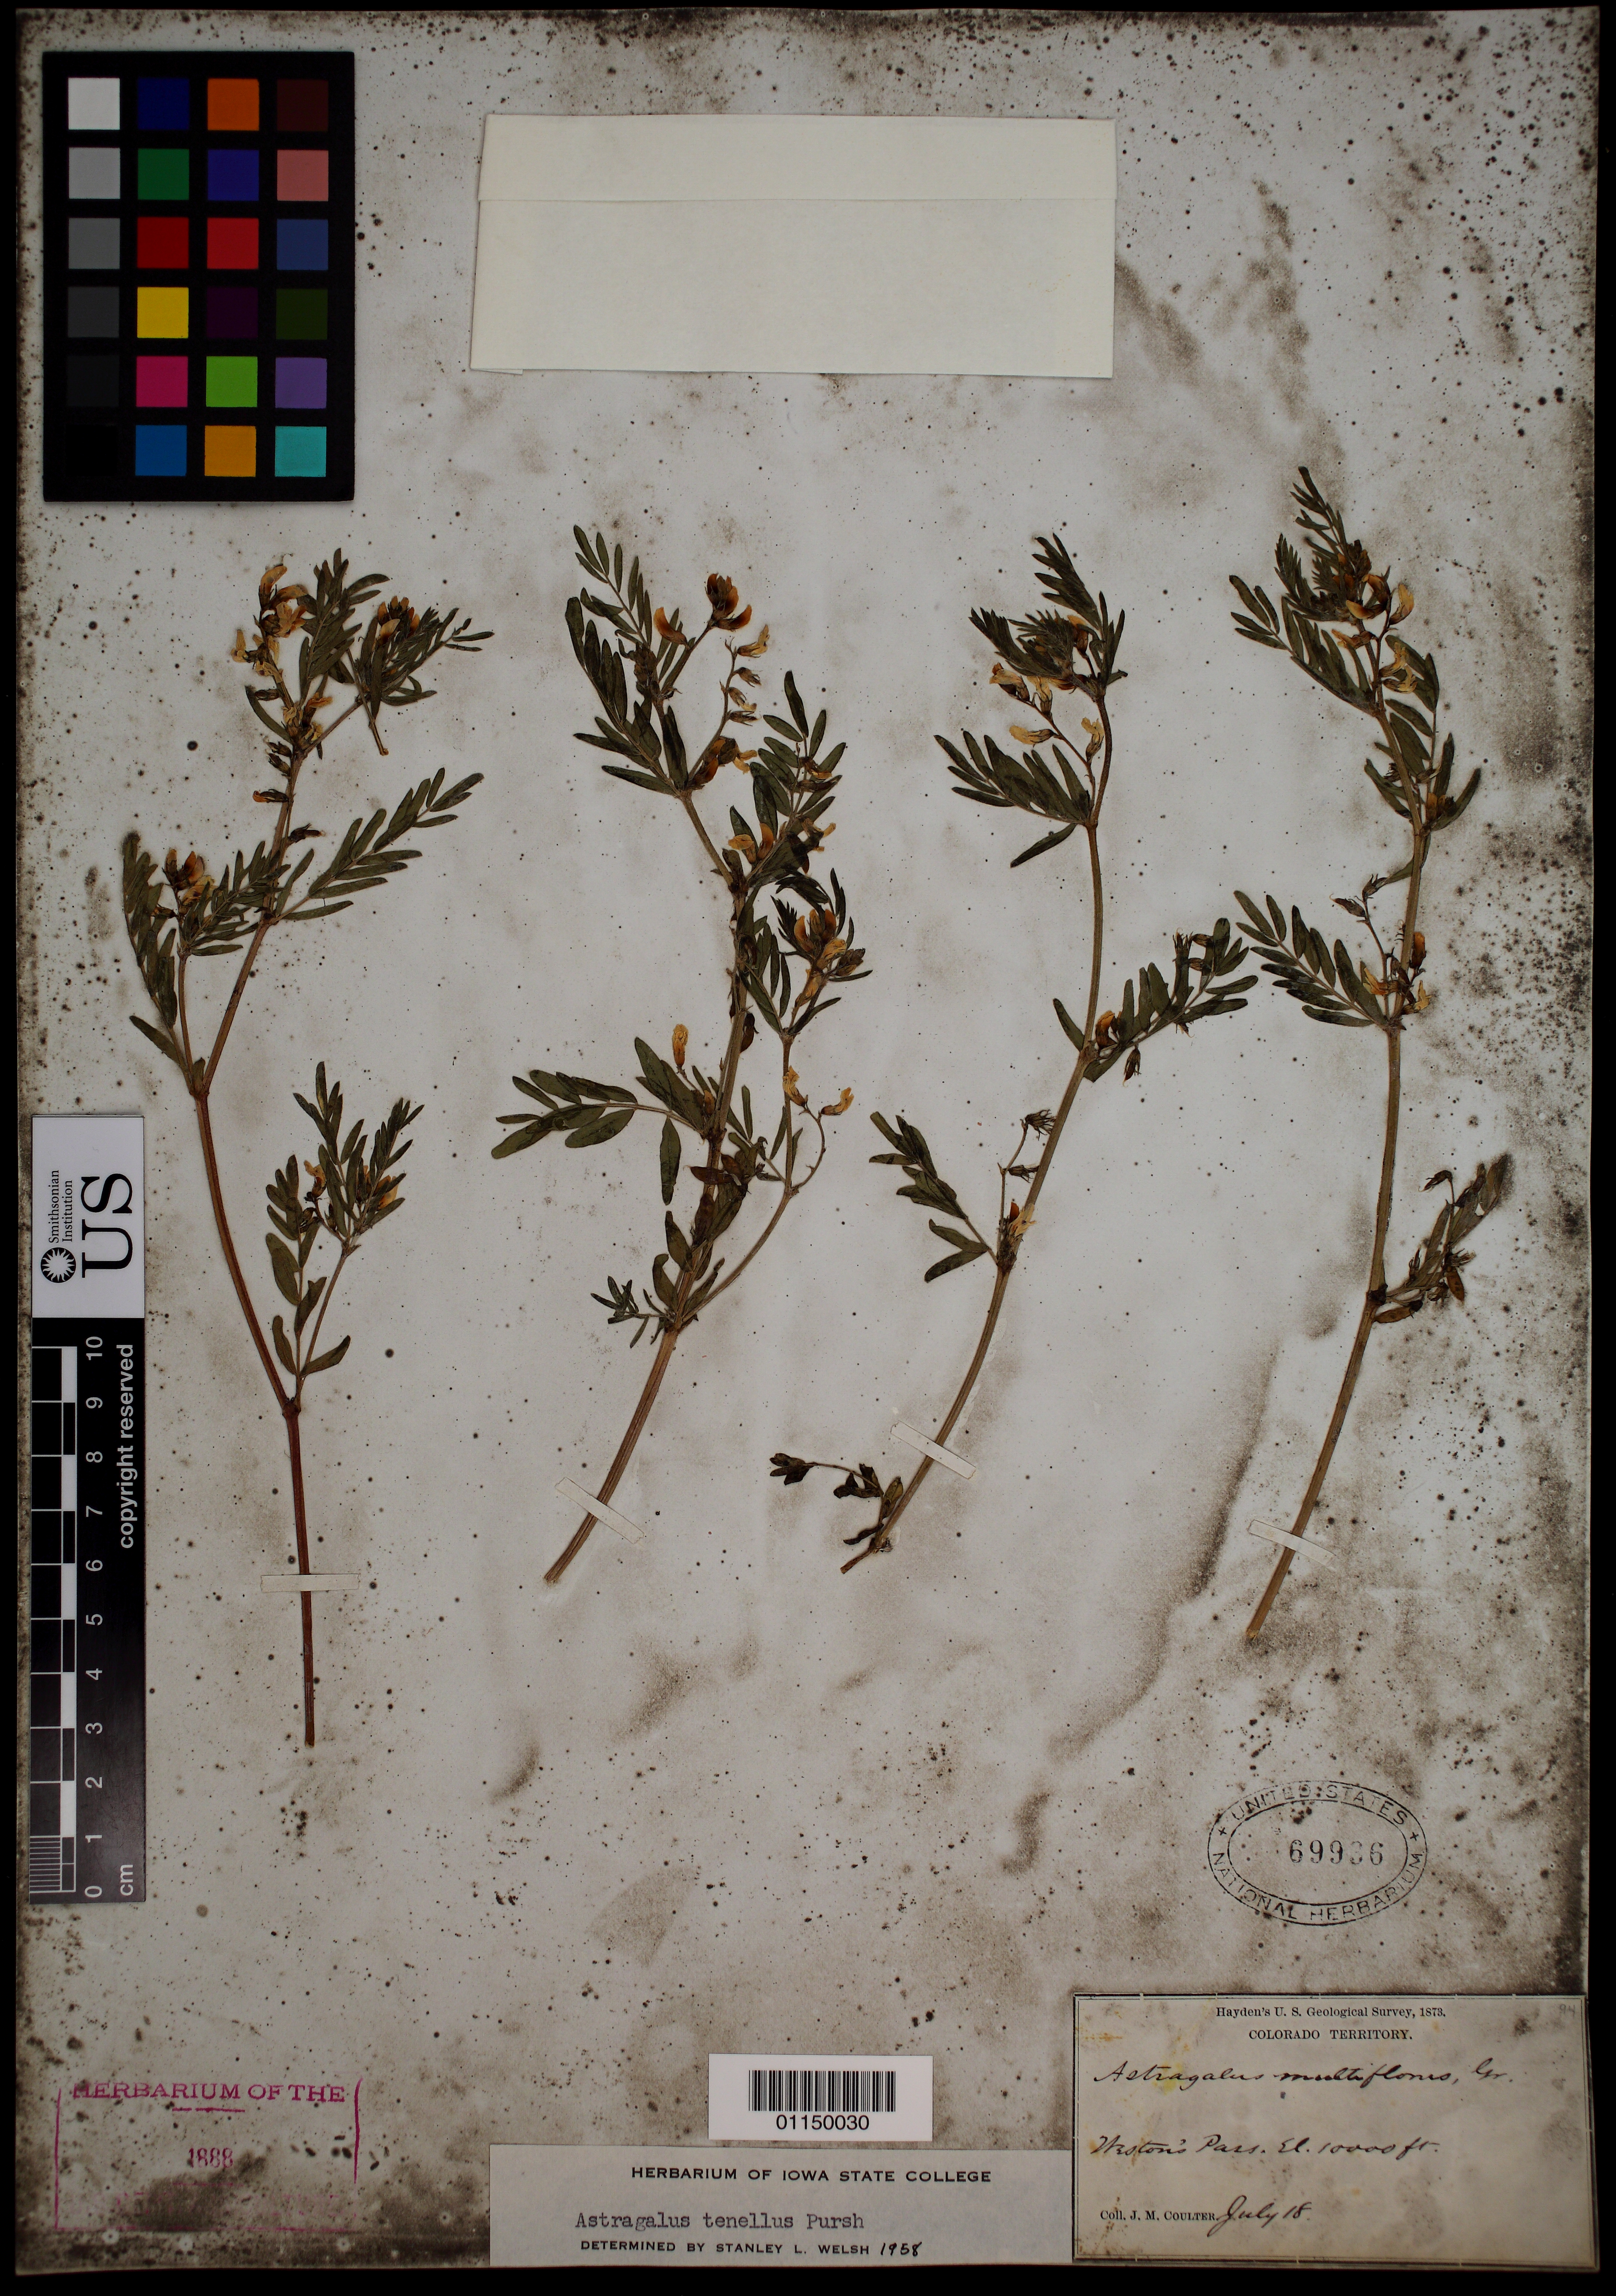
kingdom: Plantae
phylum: Tracheophyta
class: Magnoliopsida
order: Fabales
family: Fabaceae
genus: Astragalus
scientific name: Astragalus tenellus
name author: Pursh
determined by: Welsh, Stanley L., (BRY), Brigham Young University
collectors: J. M. Coulter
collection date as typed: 19 Jul 1873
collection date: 1873-07-19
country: United States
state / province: Colorado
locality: Weston's Pass.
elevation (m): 3048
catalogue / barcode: US 69986